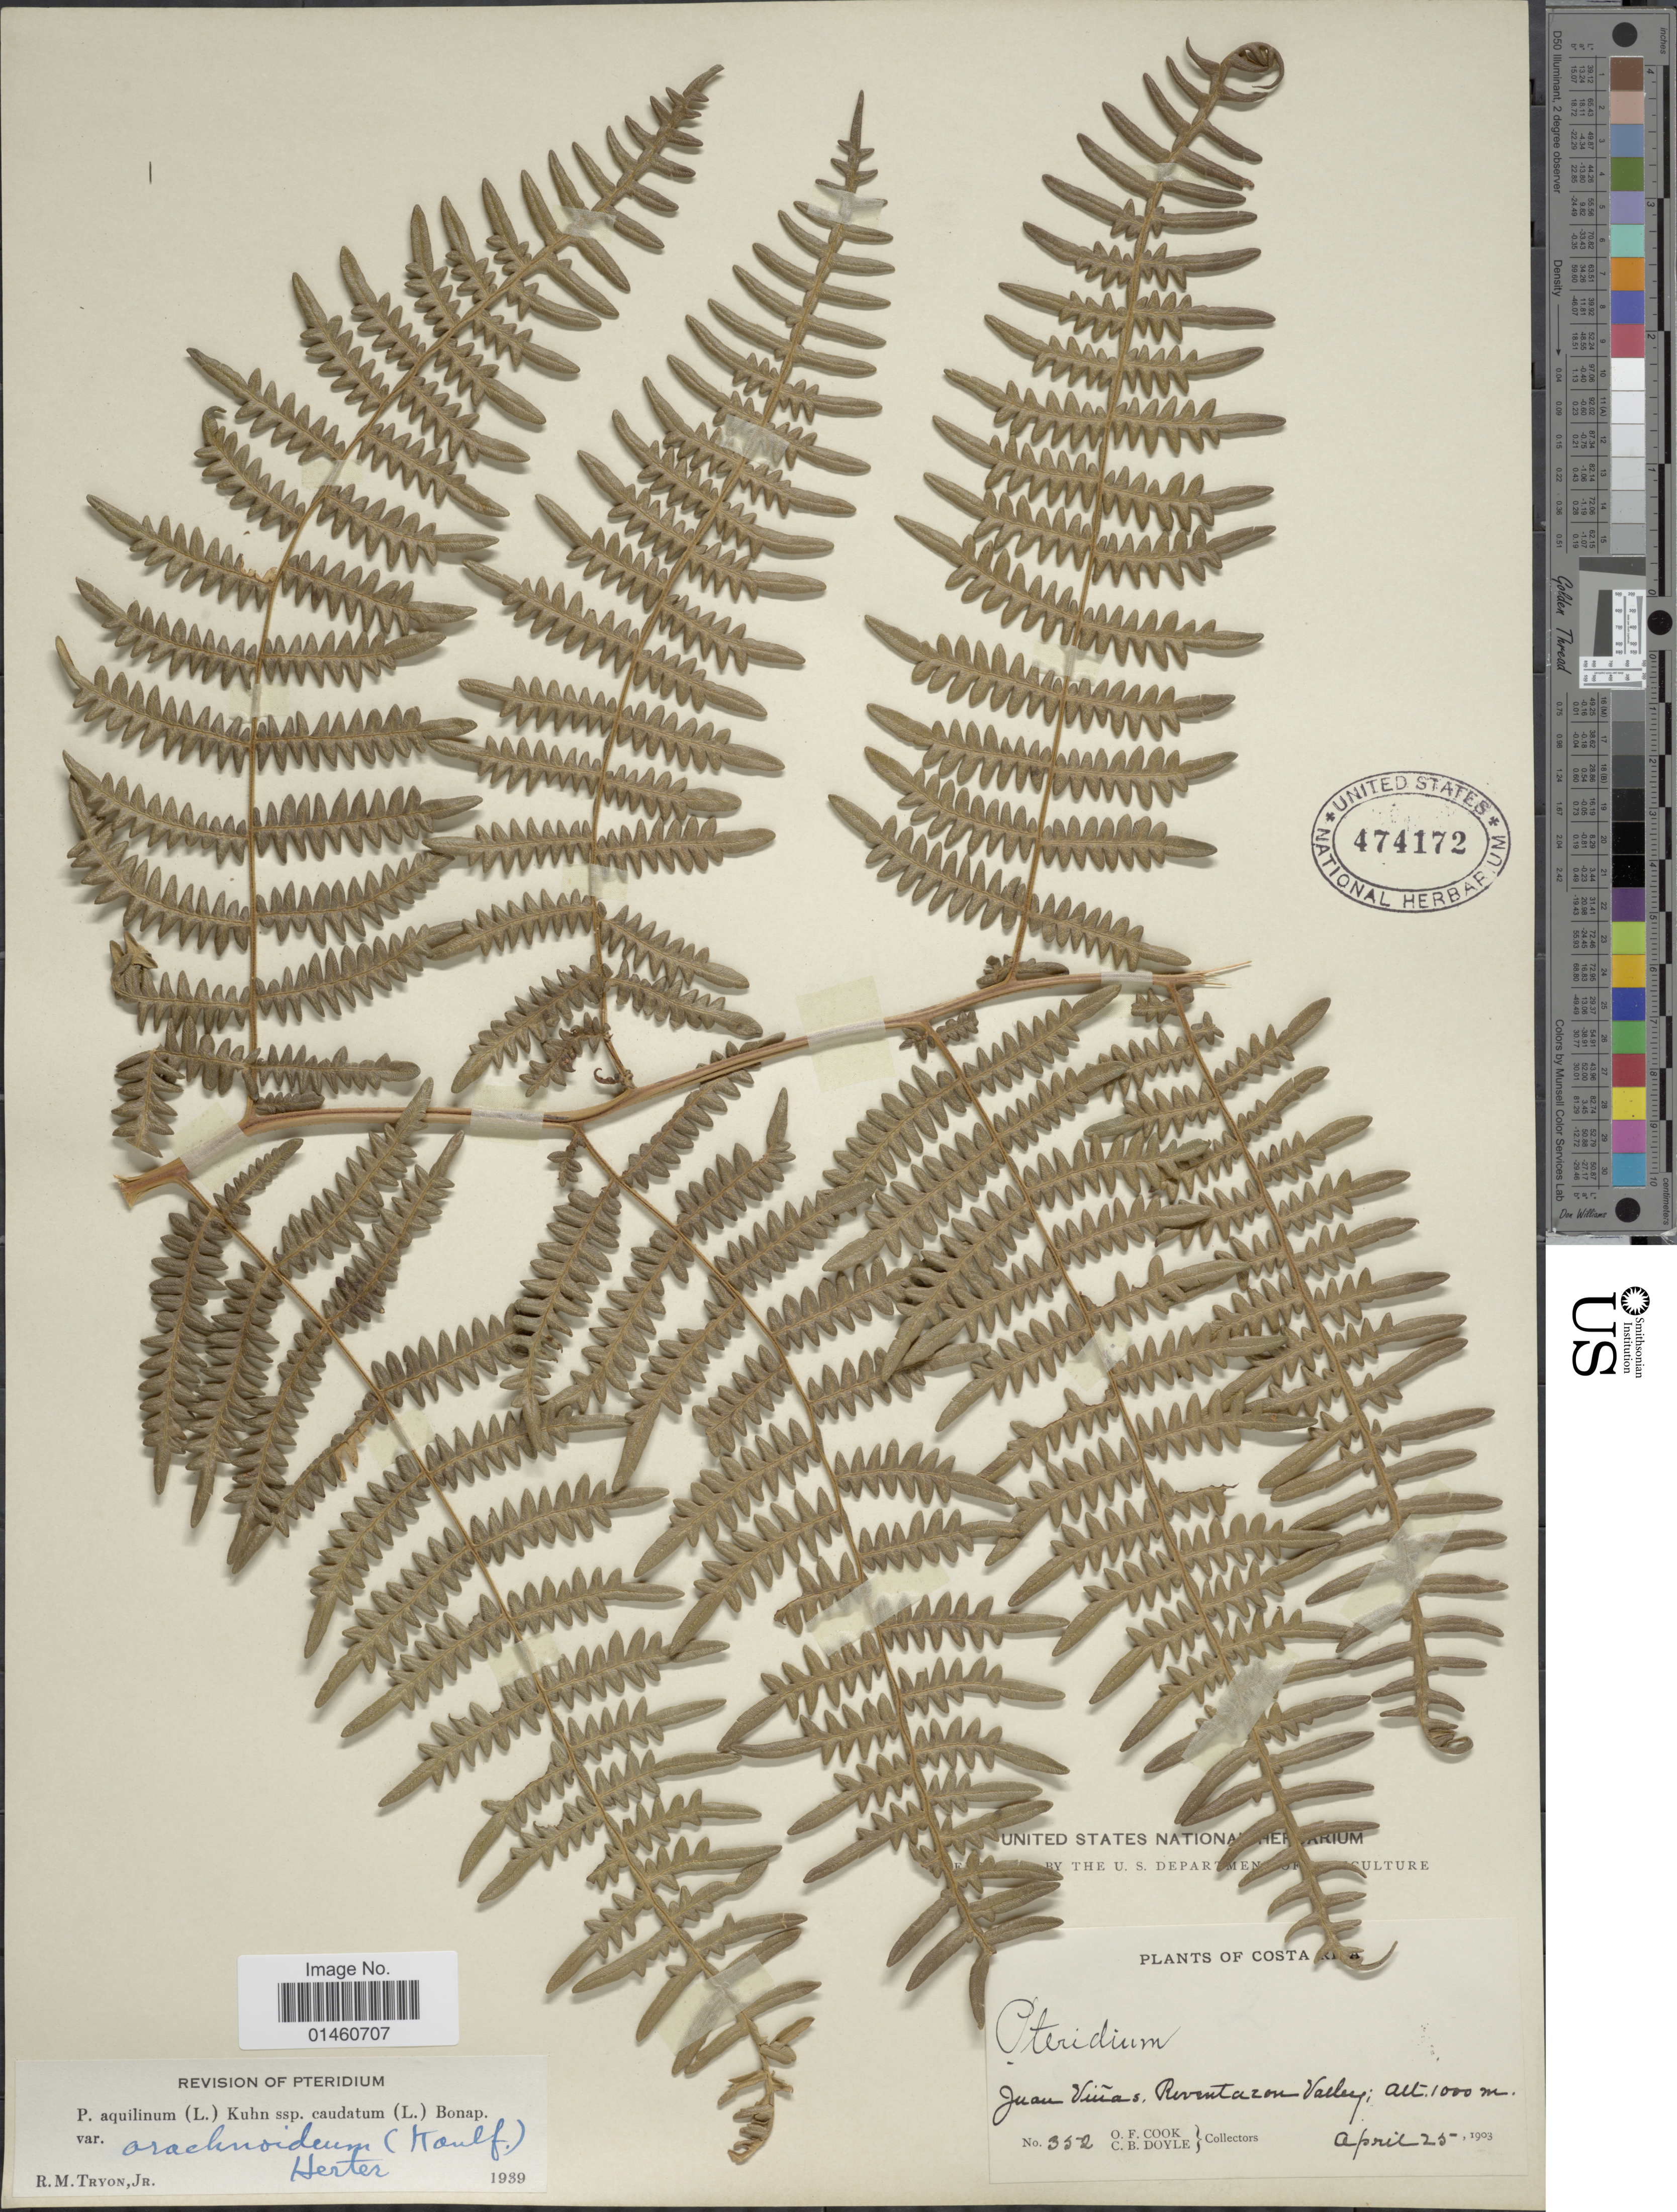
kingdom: Plantae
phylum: Tracheophyta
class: Polypodiopsida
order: Polypodiales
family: Dennstaedtiaceae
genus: Pteridium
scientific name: Pteridium aquilinum var. arachnoideum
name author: (Kaulf.) Herter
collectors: O. F. Cook & C. Doyle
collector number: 352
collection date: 1903-04-25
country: Costa Rica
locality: Juan Viñas, Reventazon Valley.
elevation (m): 1000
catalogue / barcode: US 474172